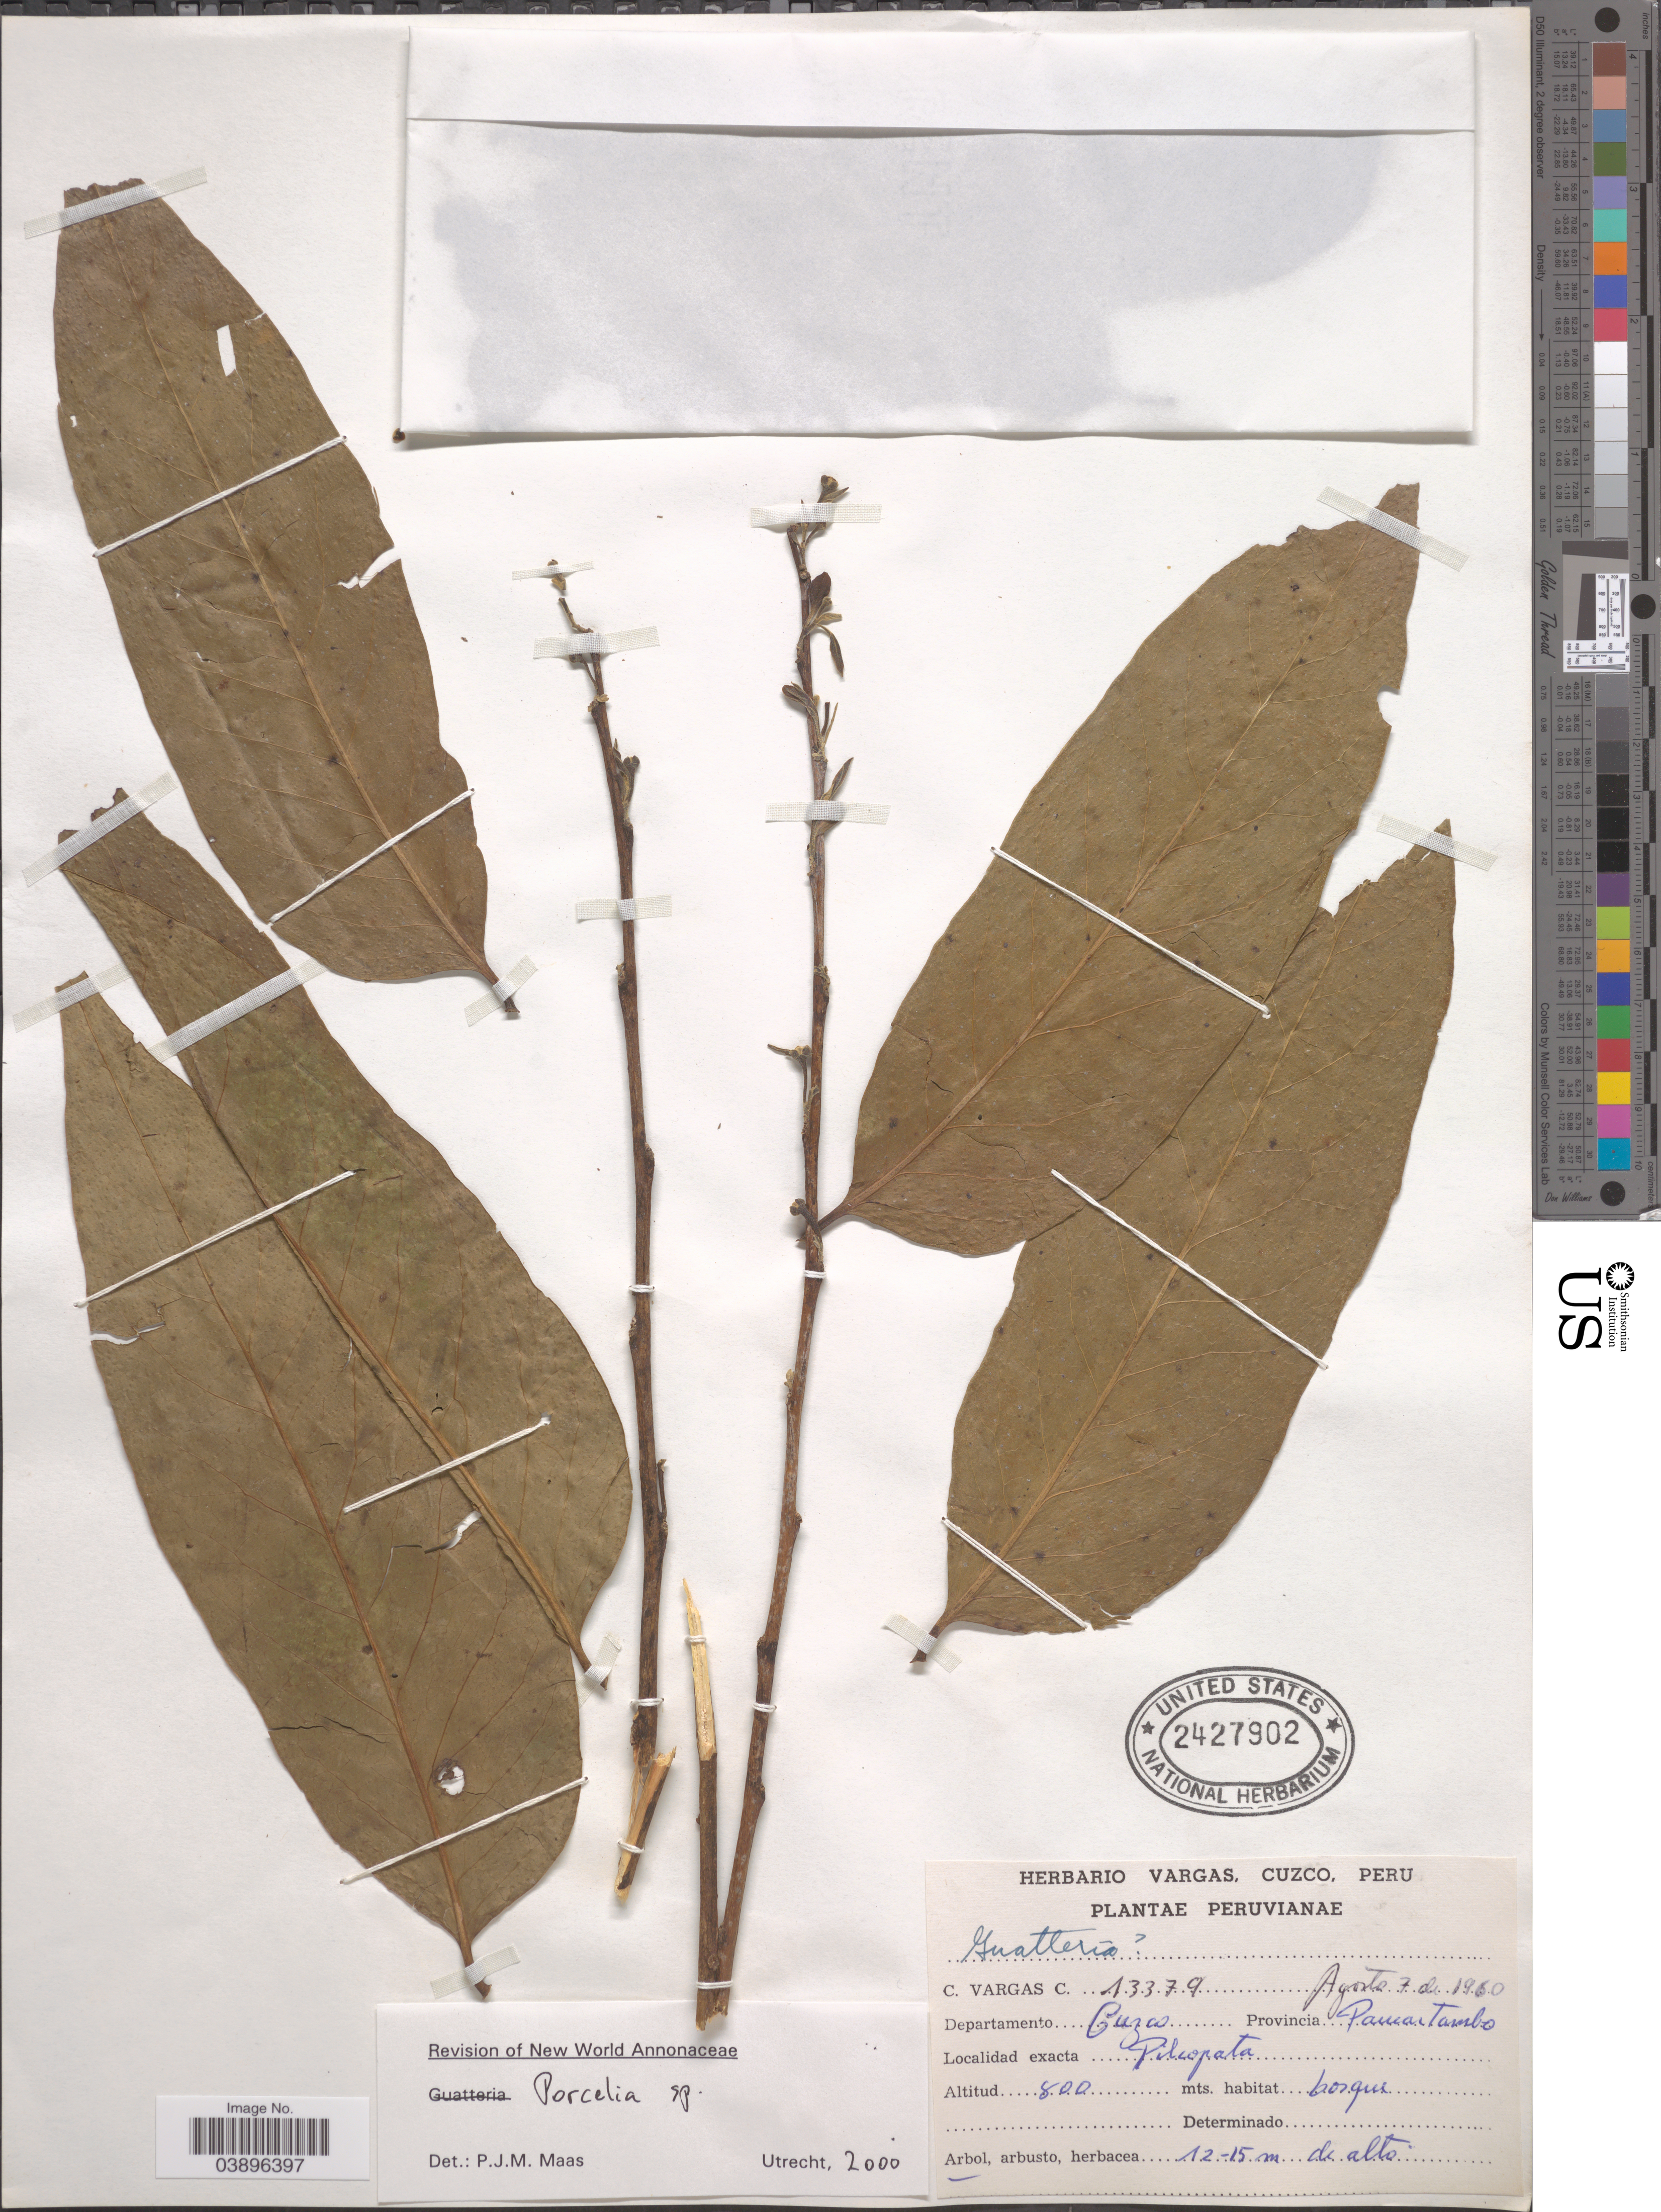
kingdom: Plantae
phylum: Tracheophyta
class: Magnoliopsida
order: Magnoliales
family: Annonaceae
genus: Porcelia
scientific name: Porcelia sp.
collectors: C. Vargas Calderón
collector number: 13379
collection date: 1960-08-07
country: Peru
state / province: Cusco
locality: Departamento Cuzco. Provincia Pamar Tambo. Pilcopata.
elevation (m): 800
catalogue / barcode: US 2427902